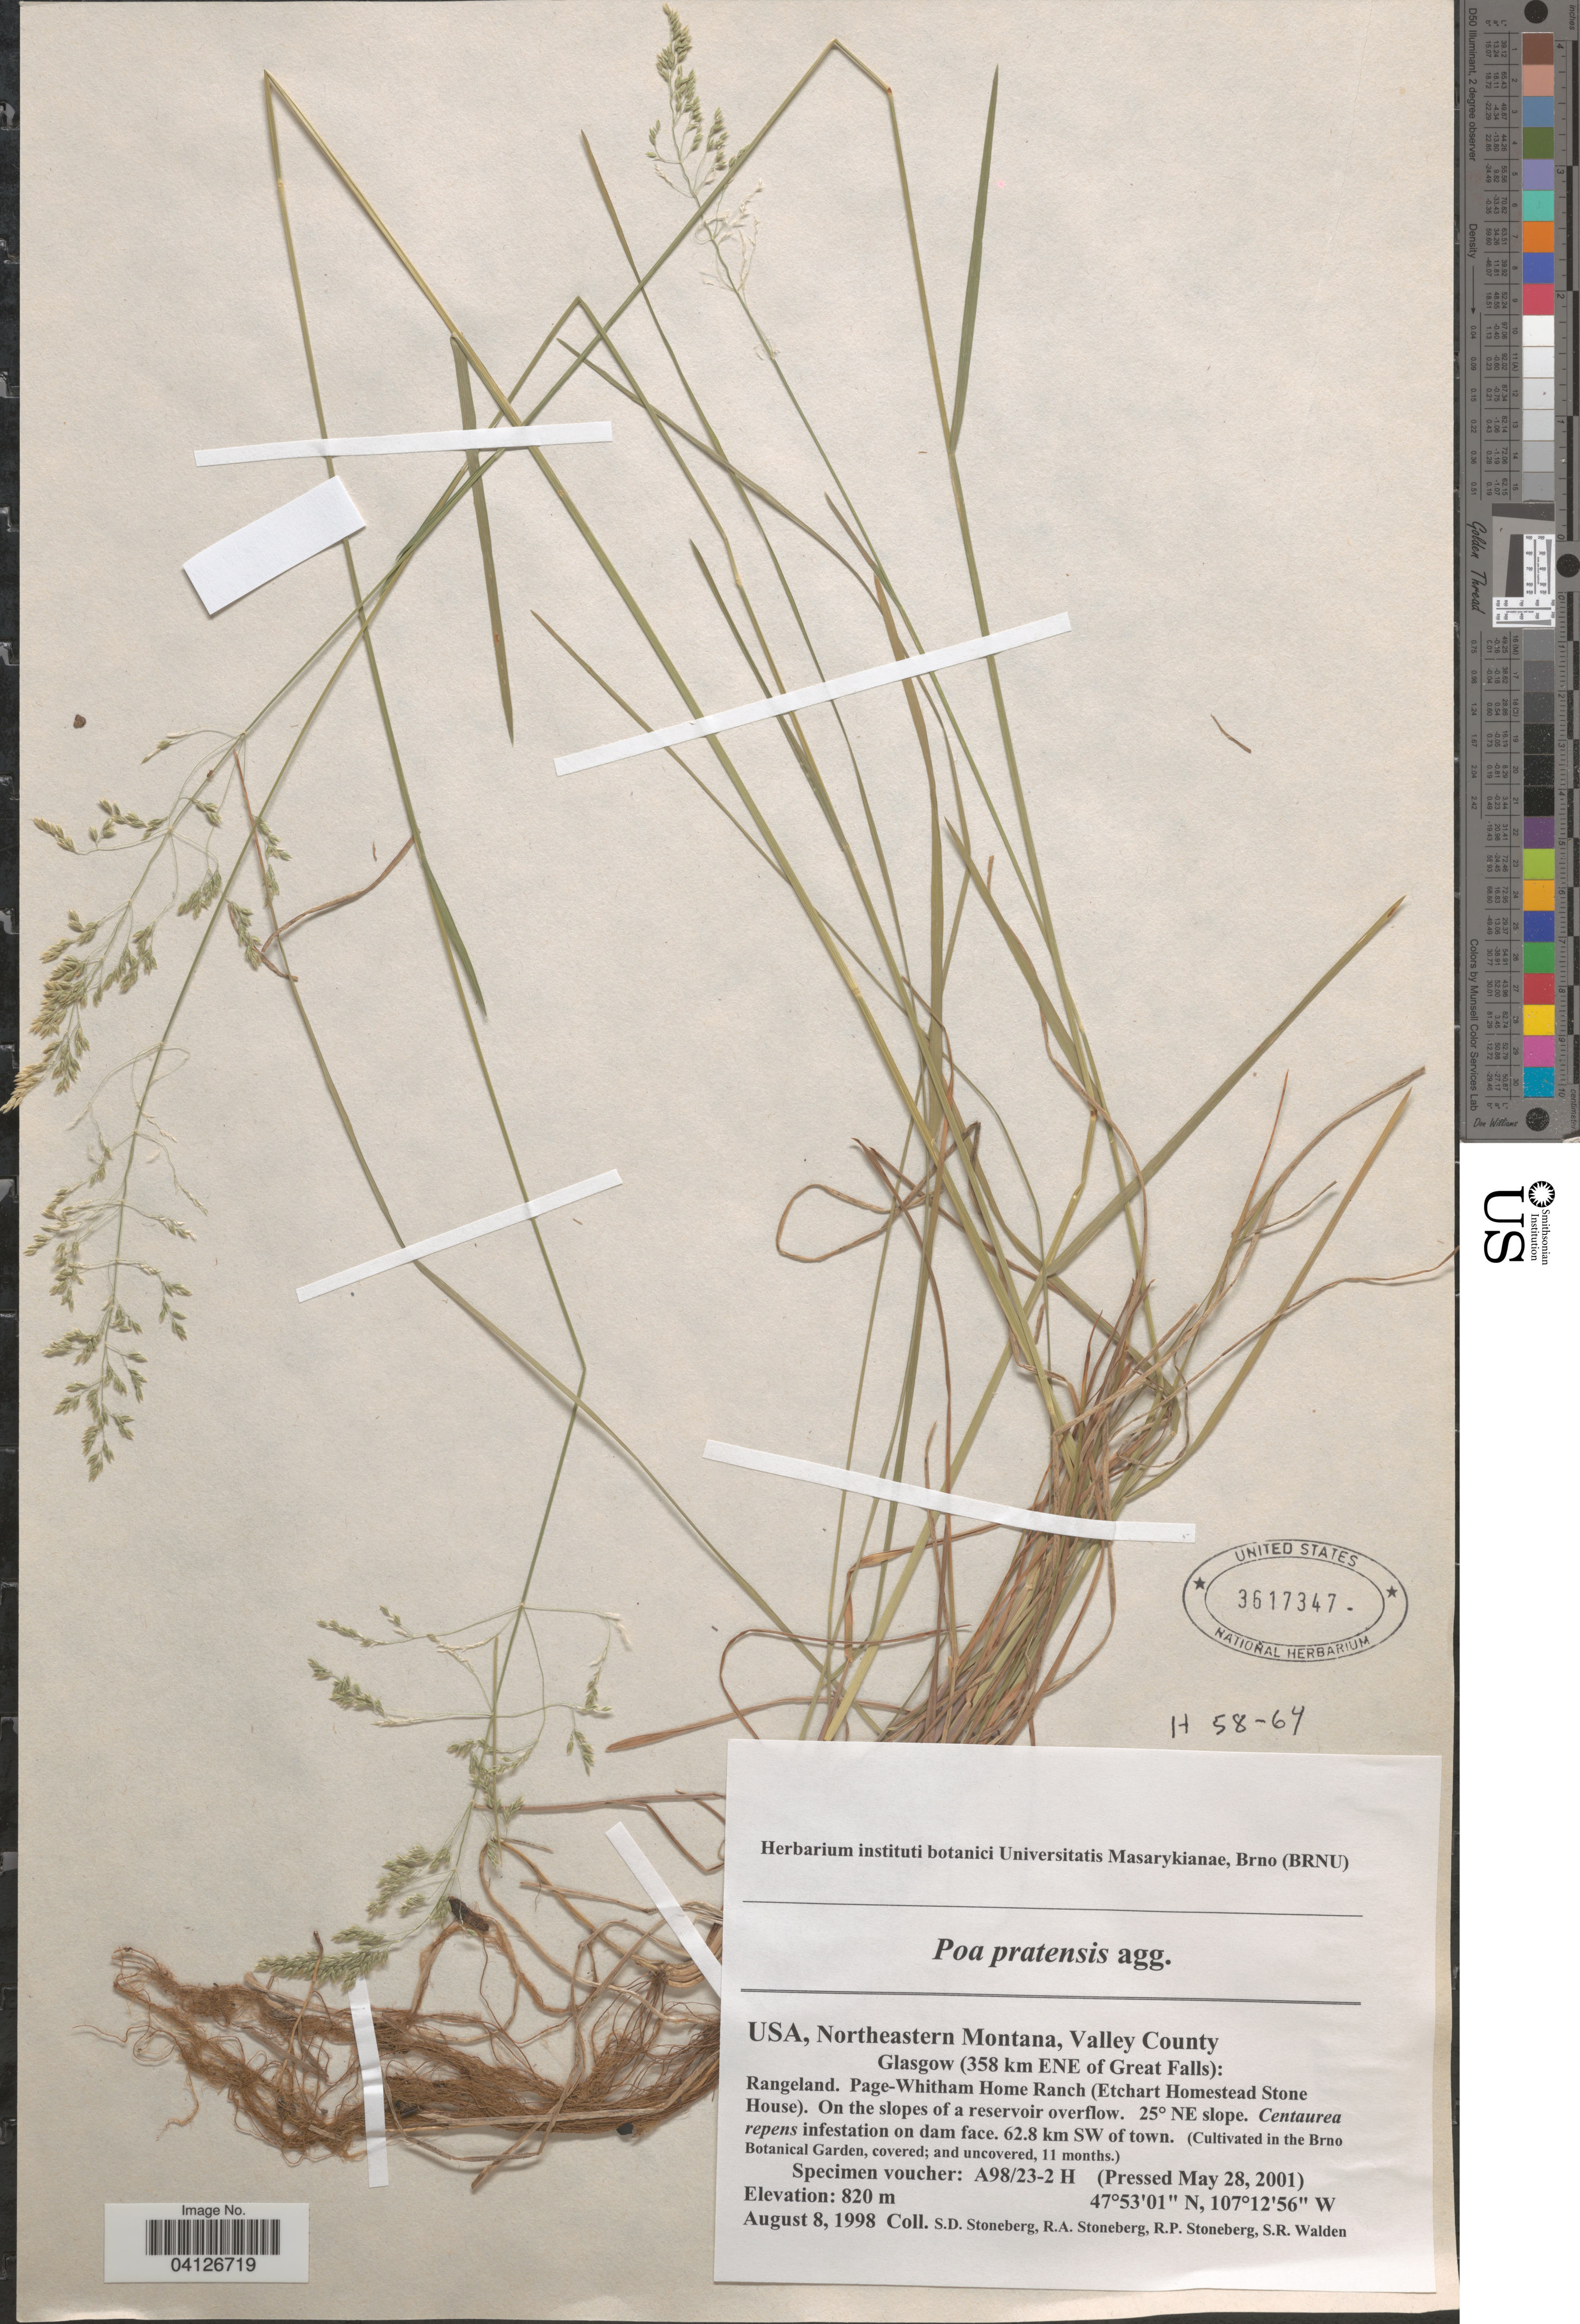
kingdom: Plantae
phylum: Tracheophyta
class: Liliopsida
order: Poales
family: Poaceae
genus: Poa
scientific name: Poa pratensis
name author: L.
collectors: Ex herb. instituti botanici Universitatis Masarykianae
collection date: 2001-05-28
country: Czechia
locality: (Cultivated in the Brno Botanical Garden, covered; and uncovered, 11 months.).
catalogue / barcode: US 3617347